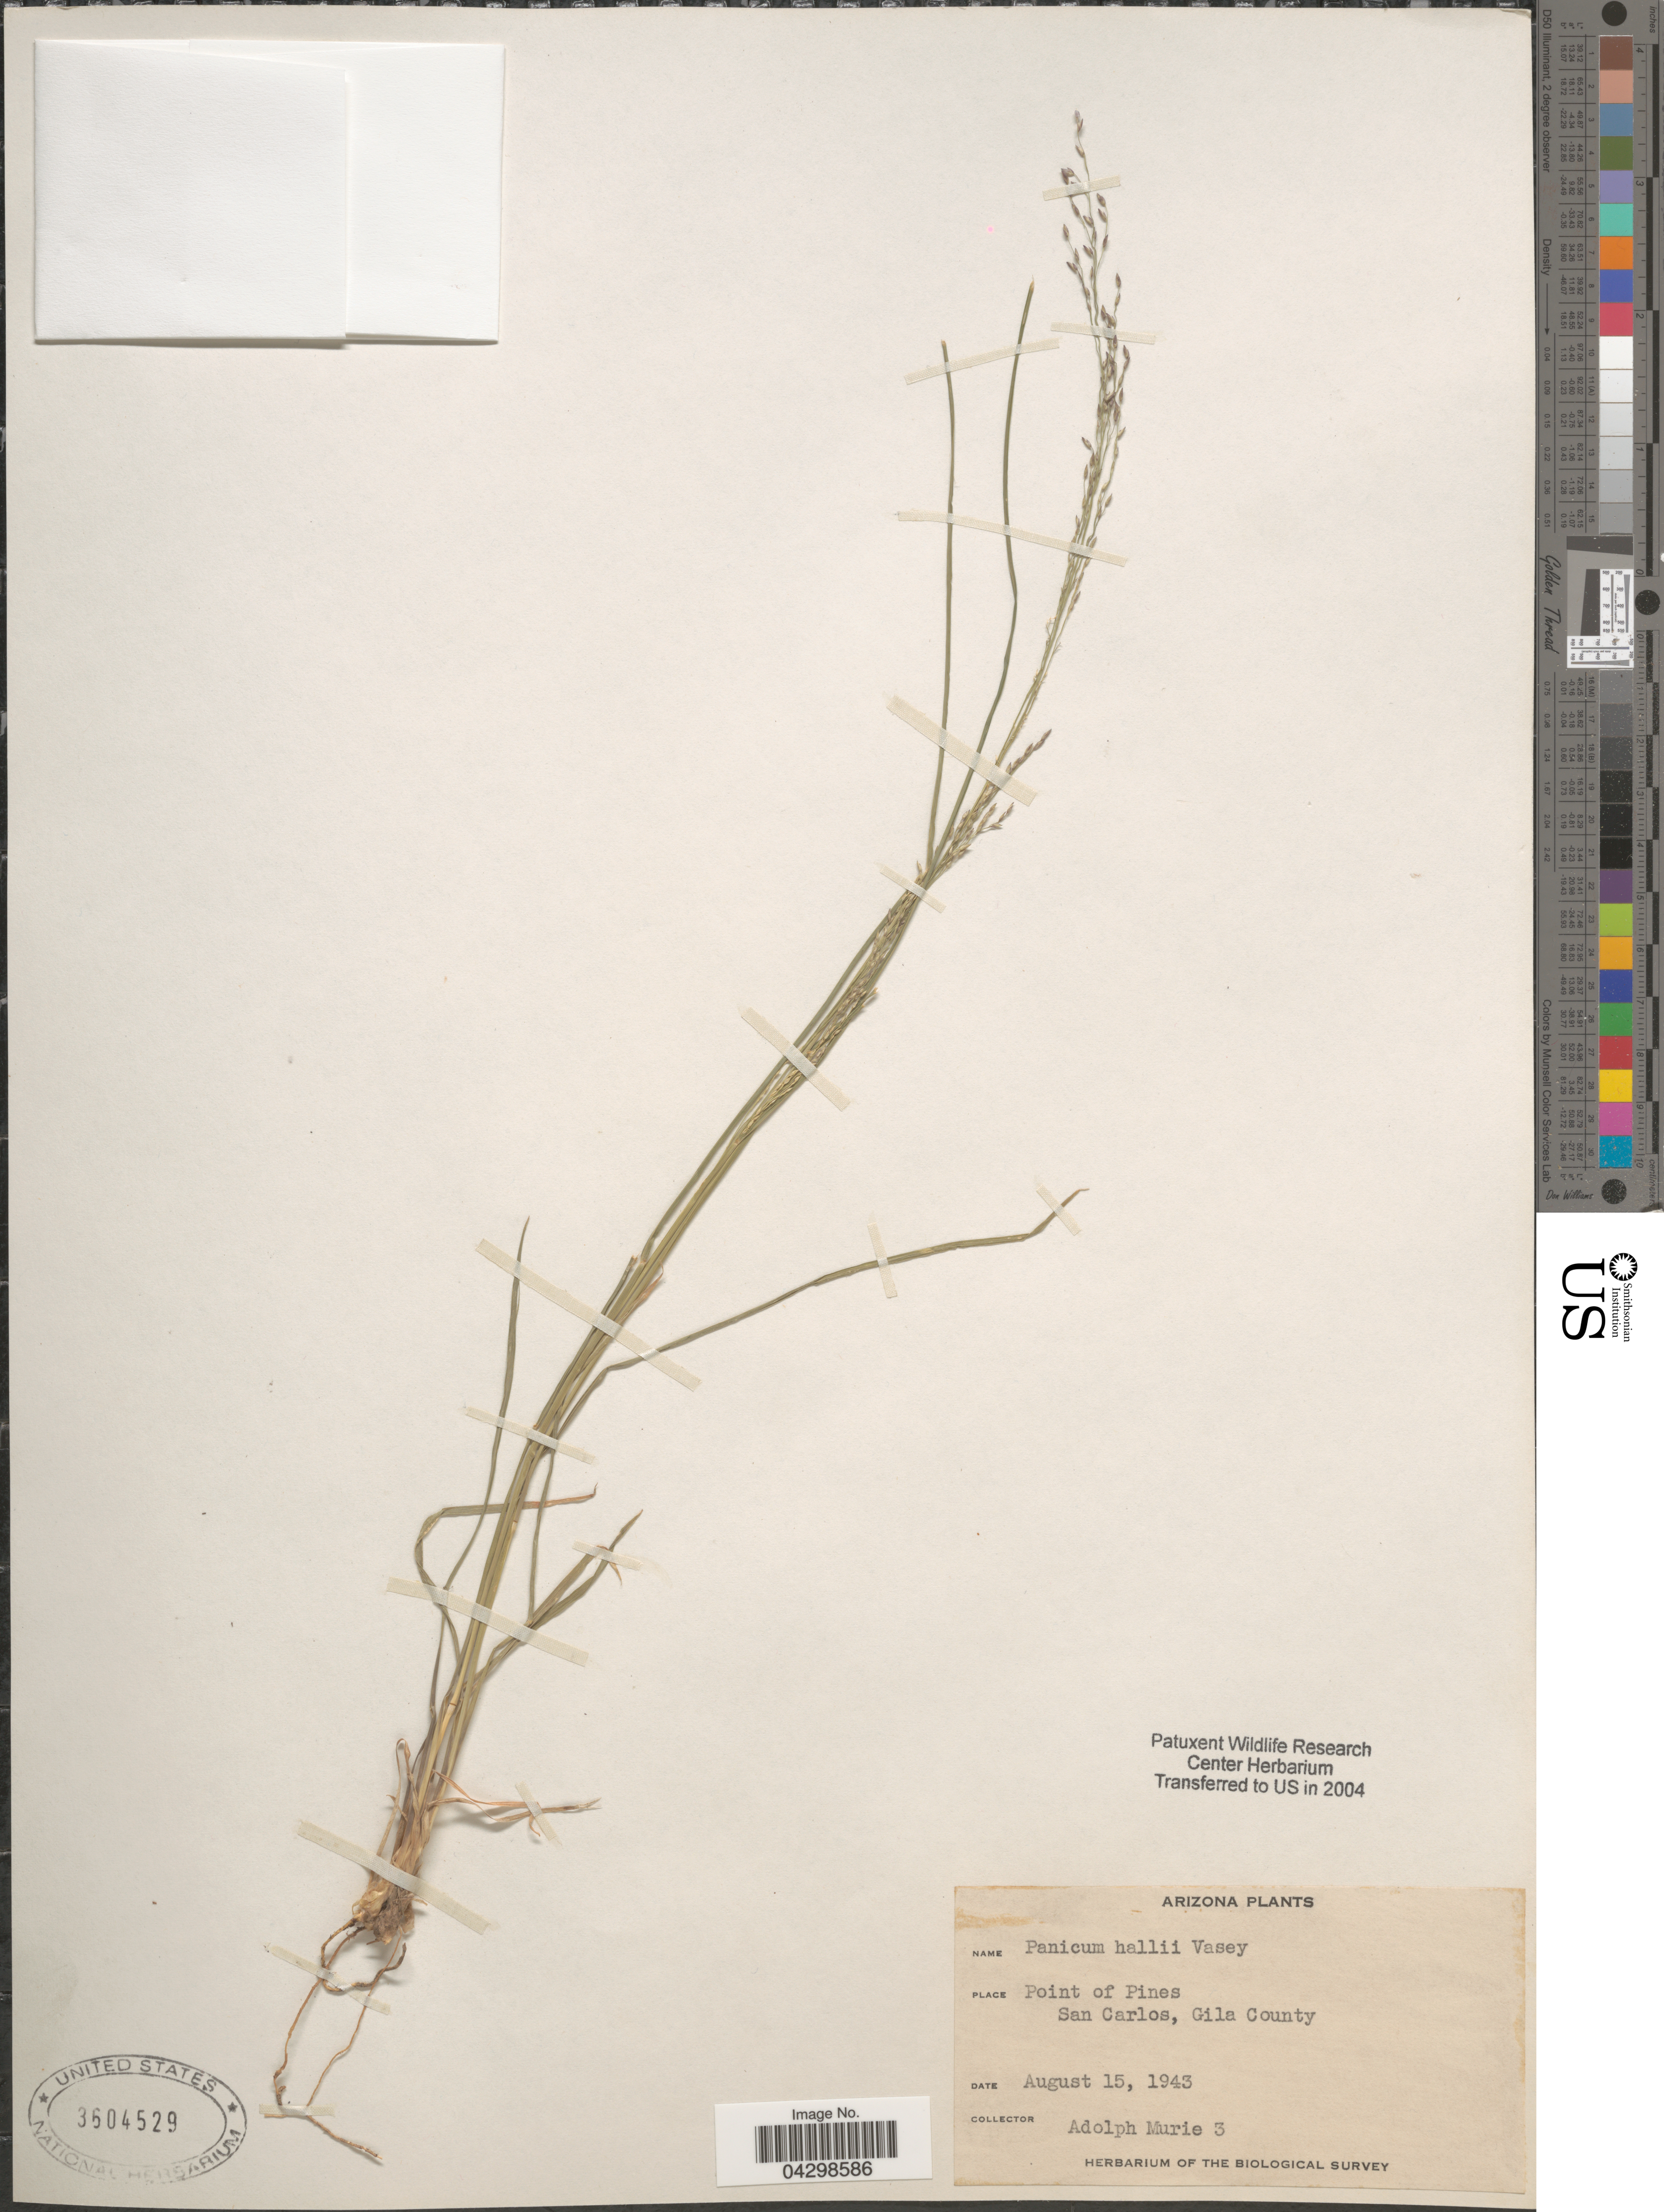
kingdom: Plantae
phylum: Tracheophyta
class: Liliopsida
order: Poales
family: Poaceae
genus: Panicum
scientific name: Panicum hallii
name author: Vasey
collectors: A. Murie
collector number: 3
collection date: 1943-08-15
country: United States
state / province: Arizona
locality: Point of Pines. an Carlos, Gila County. The Biological Survey.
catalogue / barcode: US 3604529